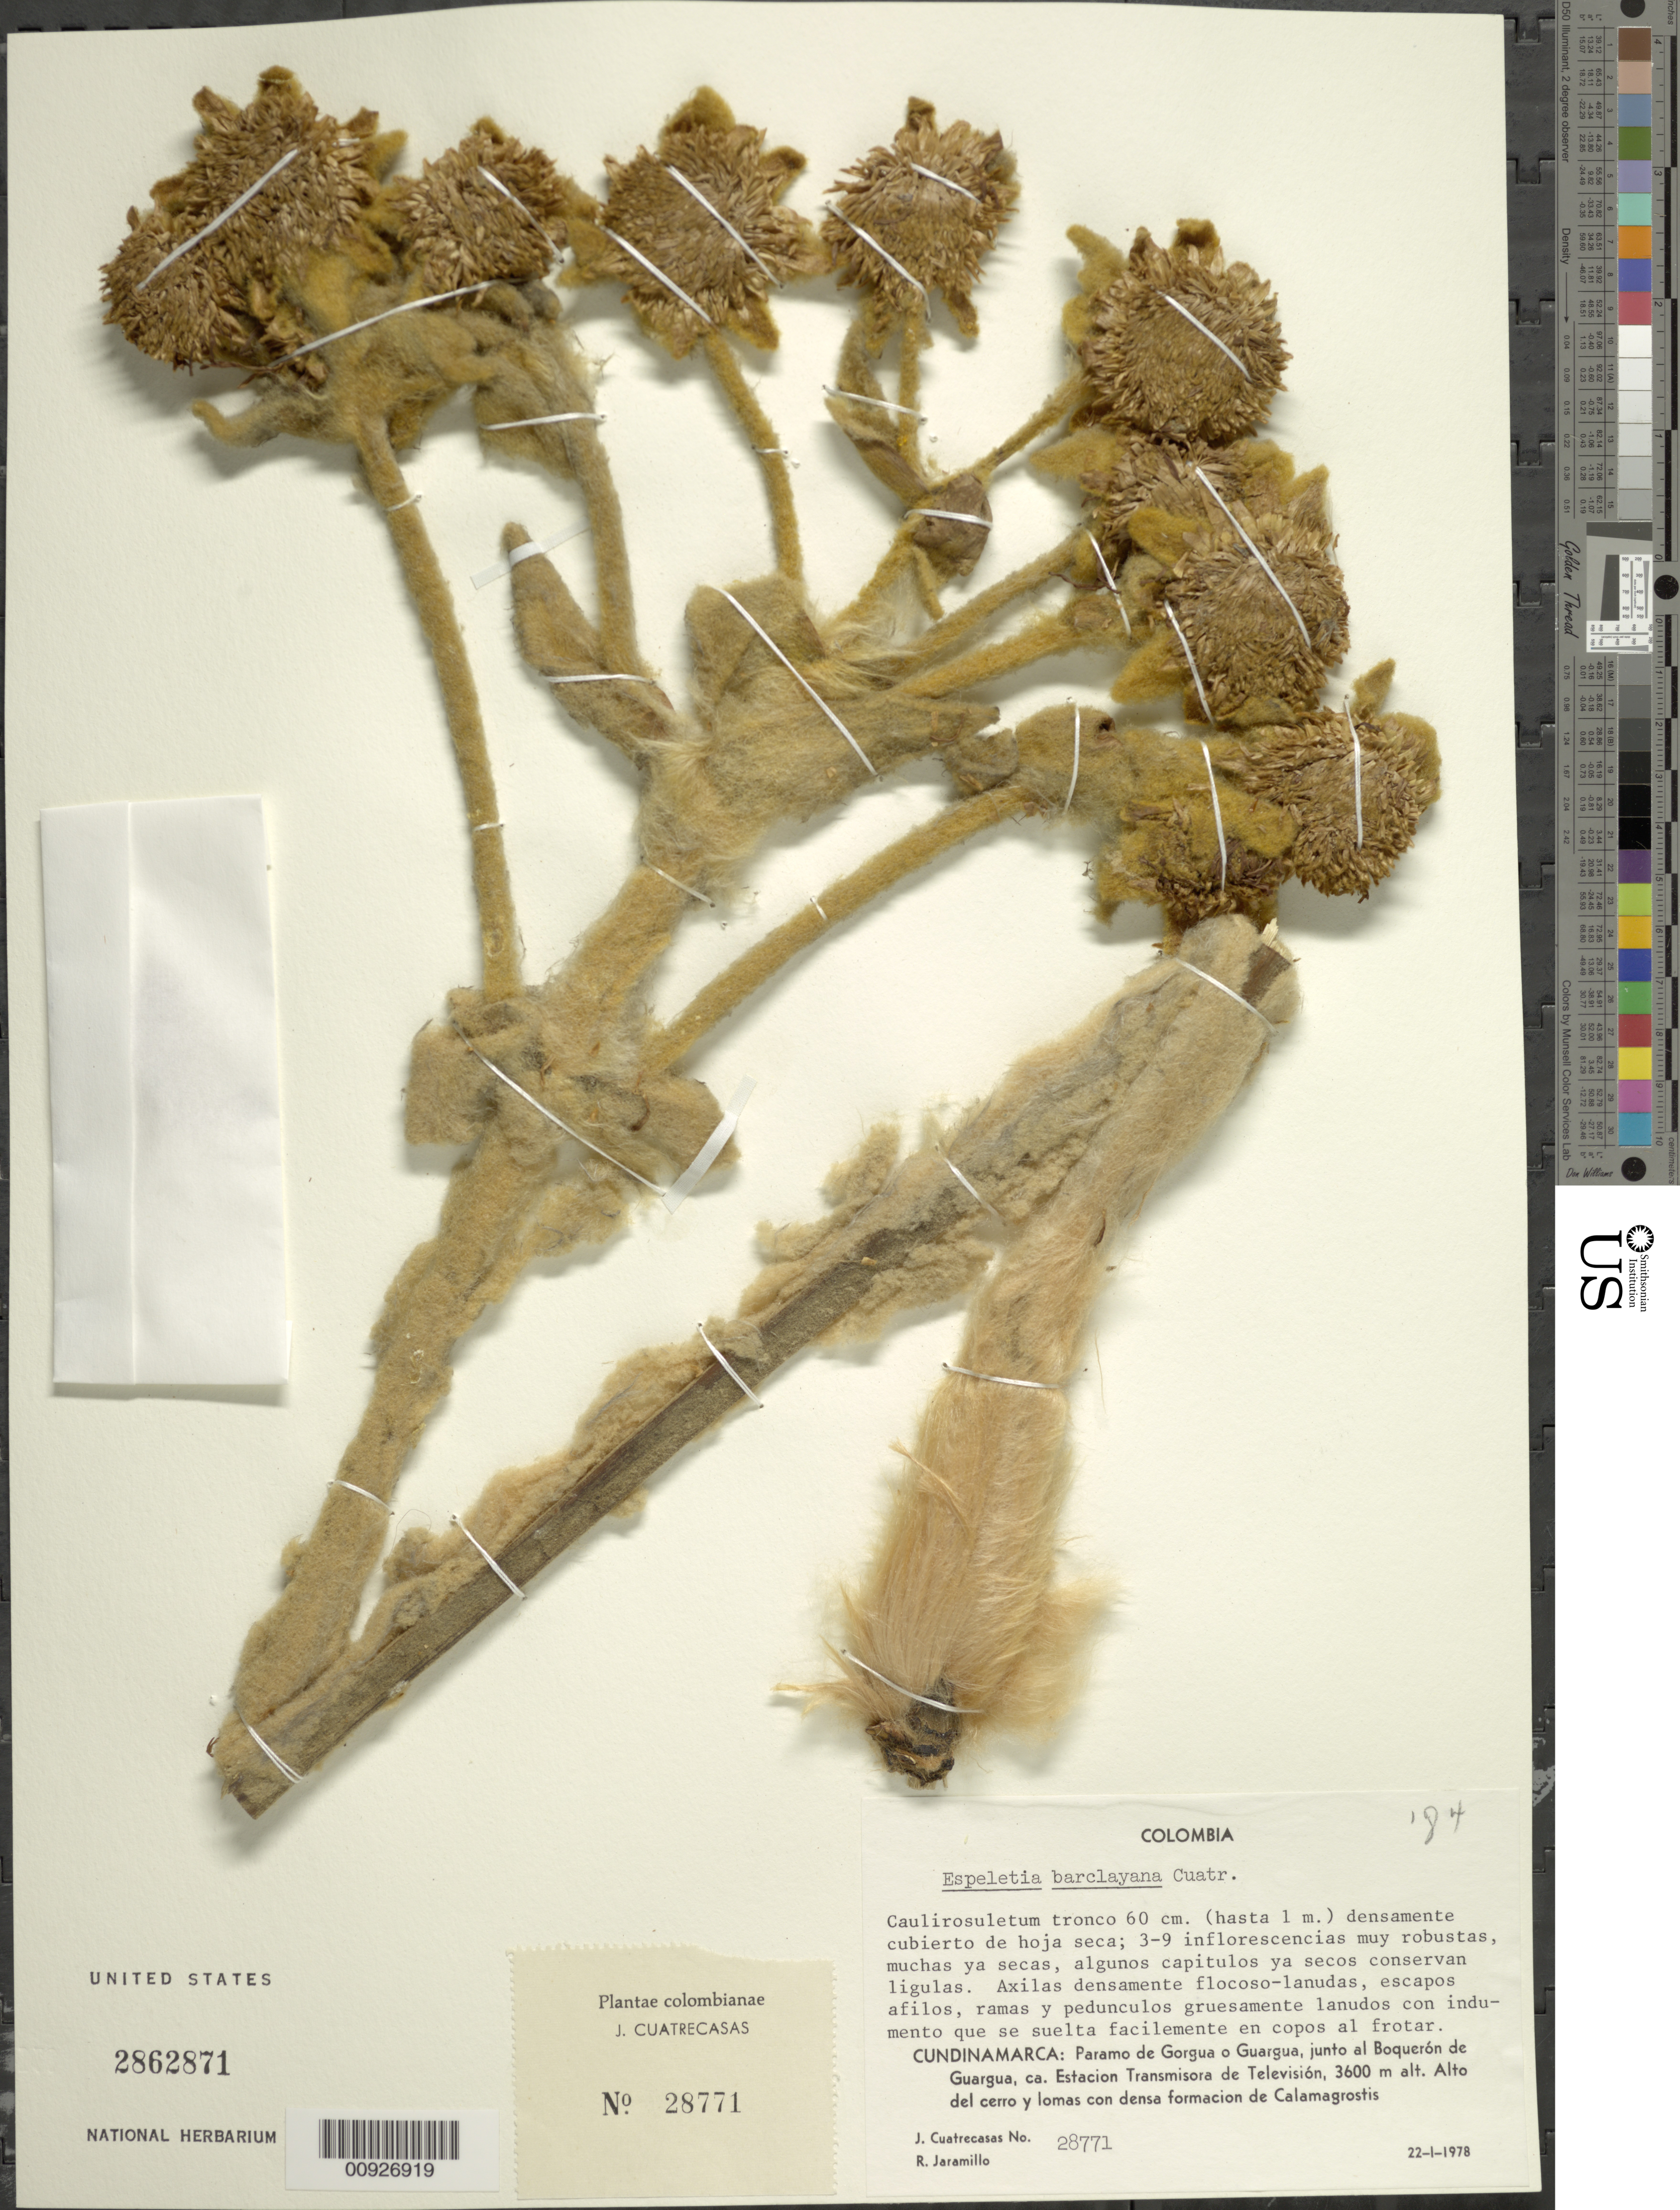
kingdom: Plantae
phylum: Tracheophyta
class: Magnoliopsida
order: Asterales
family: Asteraceae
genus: Espeletia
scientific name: Espeletia barclayana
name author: Cuatrec.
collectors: J. Cuatrecasas & R. Jaramillo M.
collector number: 28771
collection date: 1978-01-22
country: Colombia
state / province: Cundinamarca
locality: Páramo de Gorgua o Guargua. Páramo de Gorgua o Guargua, junto al Boquerón de Guarga, ca. Estación transmisora de televisión.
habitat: Alto del cerro y lomas con densa formación de calamagostris.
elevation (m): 3600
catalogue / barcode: US 2862871